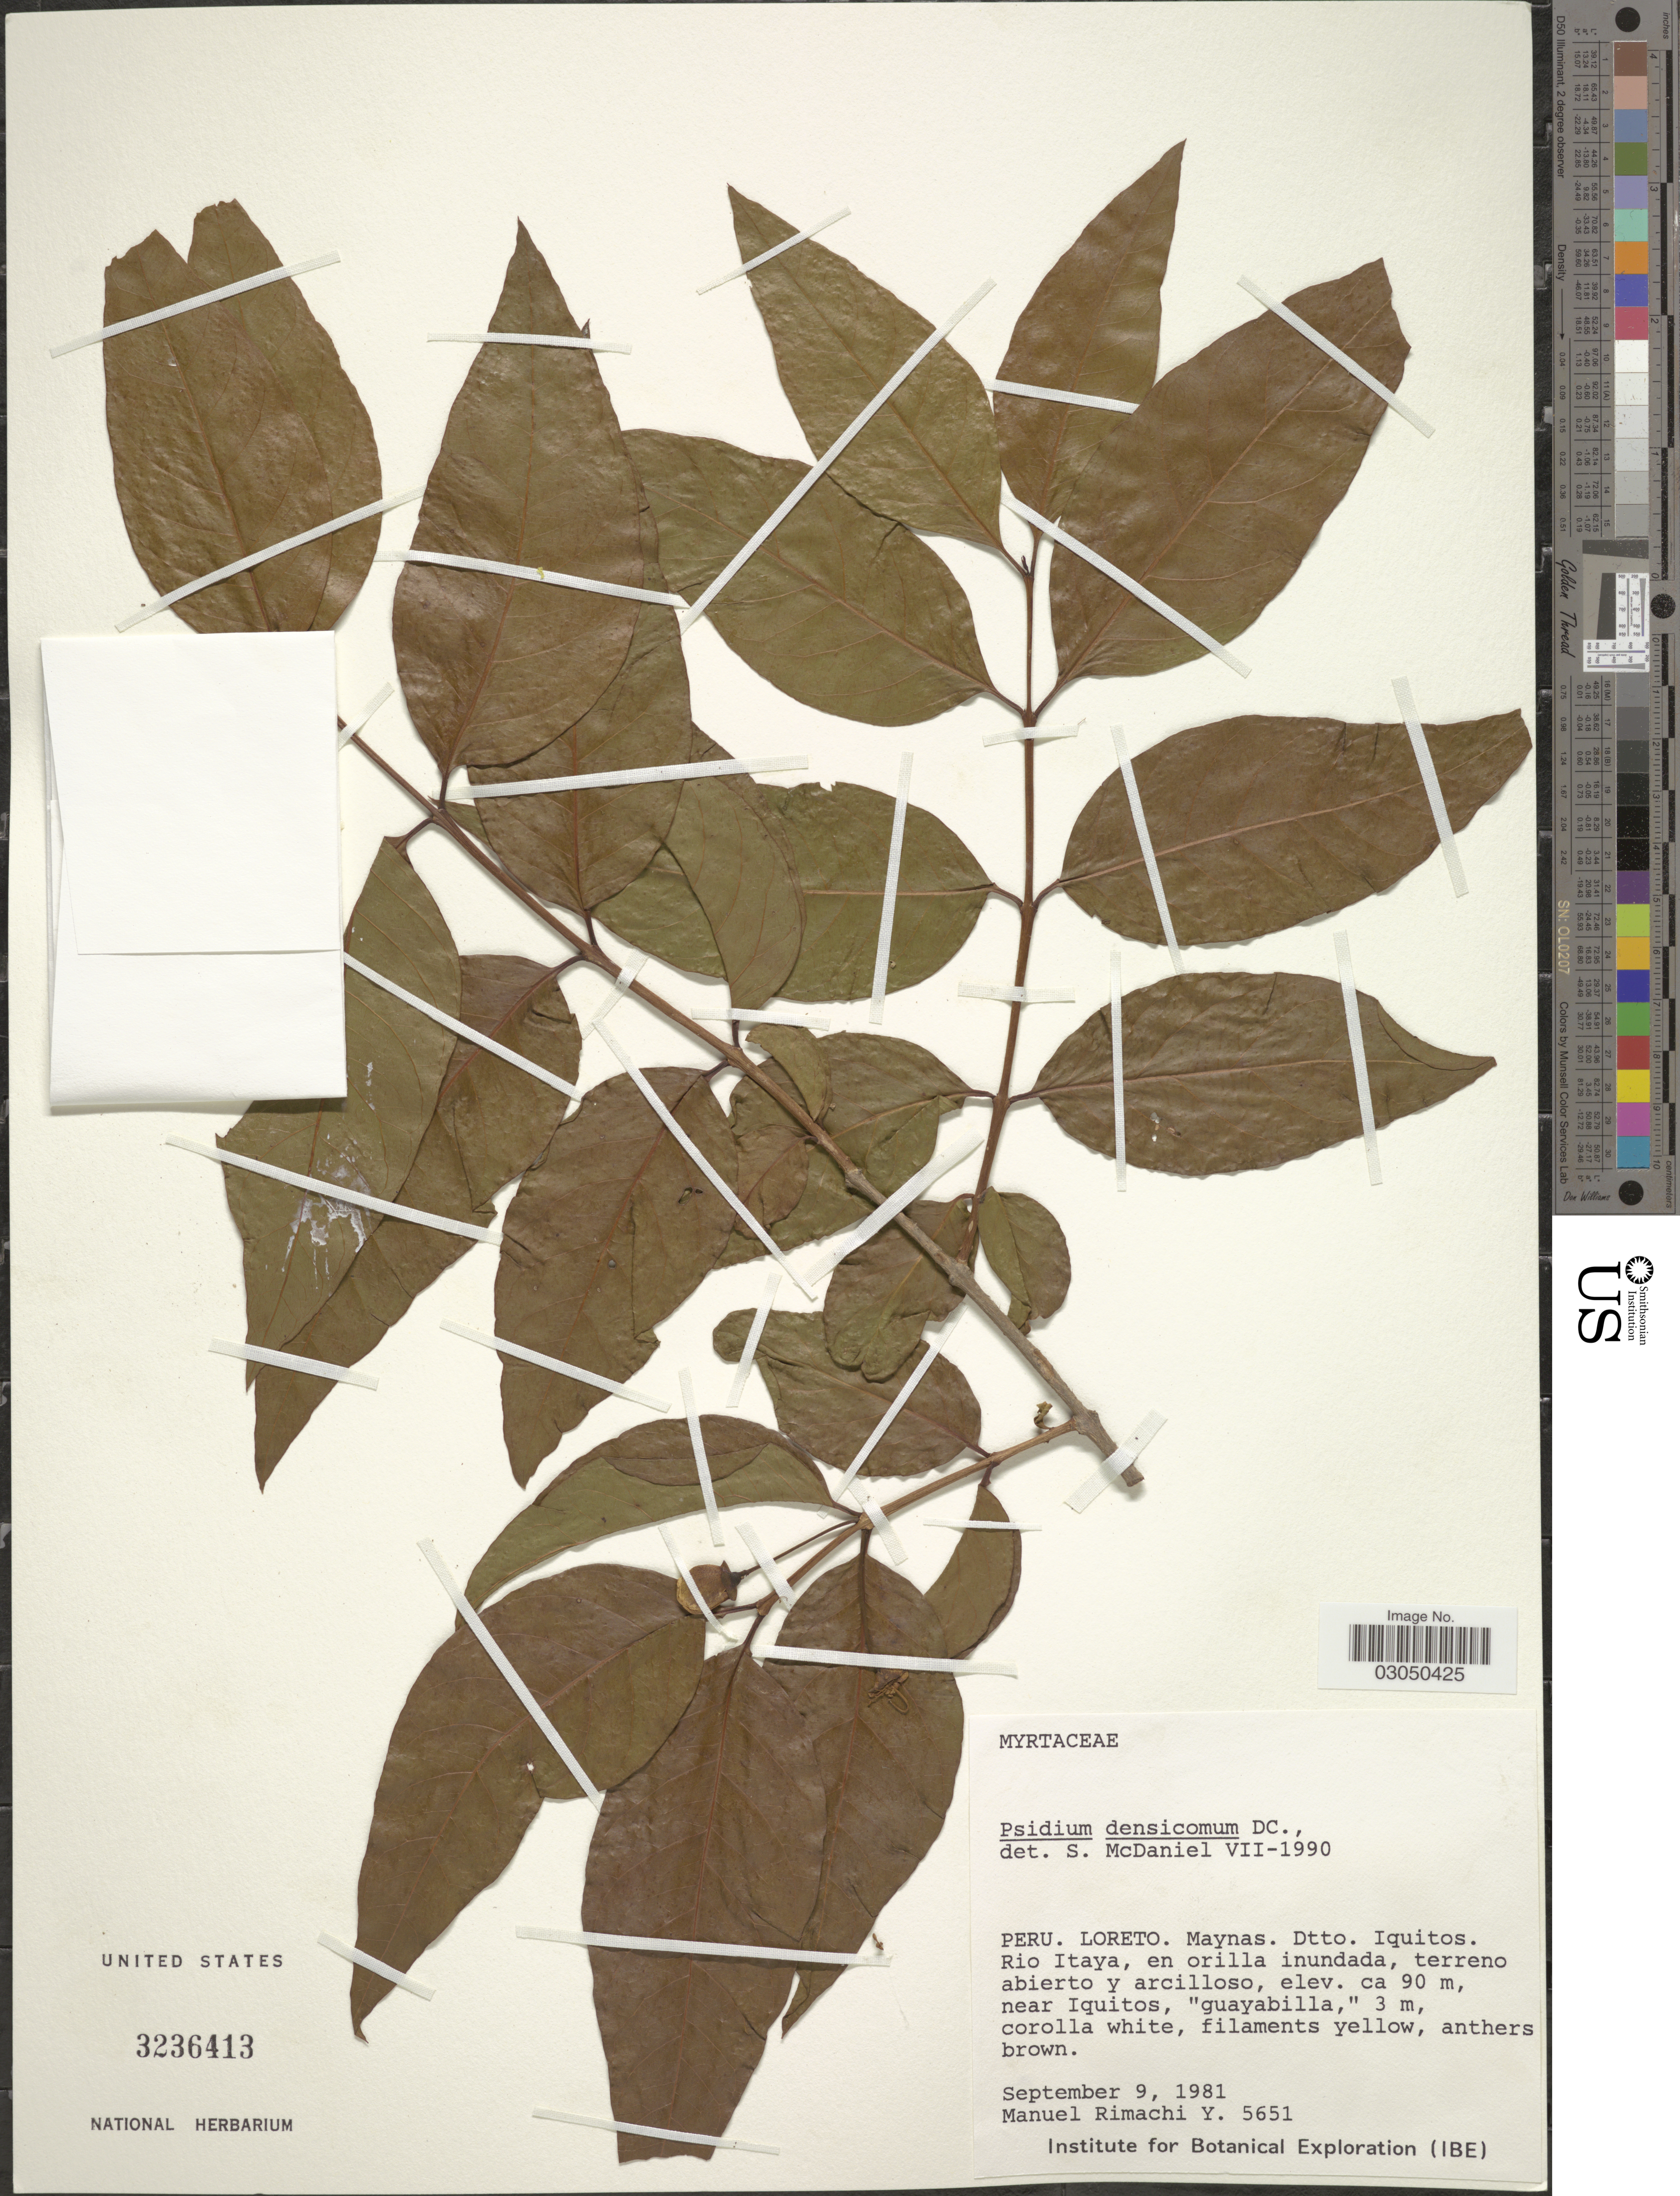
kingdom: Plantae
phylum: Tracheophyta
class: Magnoliopsida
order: Myrtales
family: Myrtaceae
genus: Psidium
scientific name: Psidium densicomum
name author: DC.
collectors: M. Rimachi Y.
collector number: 5651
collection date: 1981-09-09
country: Peru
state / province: Loreto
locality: Maynas. Dtto. Iquitos. Rio Itaya, en orilla inundada, terreno abierto y arcilloso, near Iquitos.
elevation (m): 90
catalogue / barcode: US 3236413